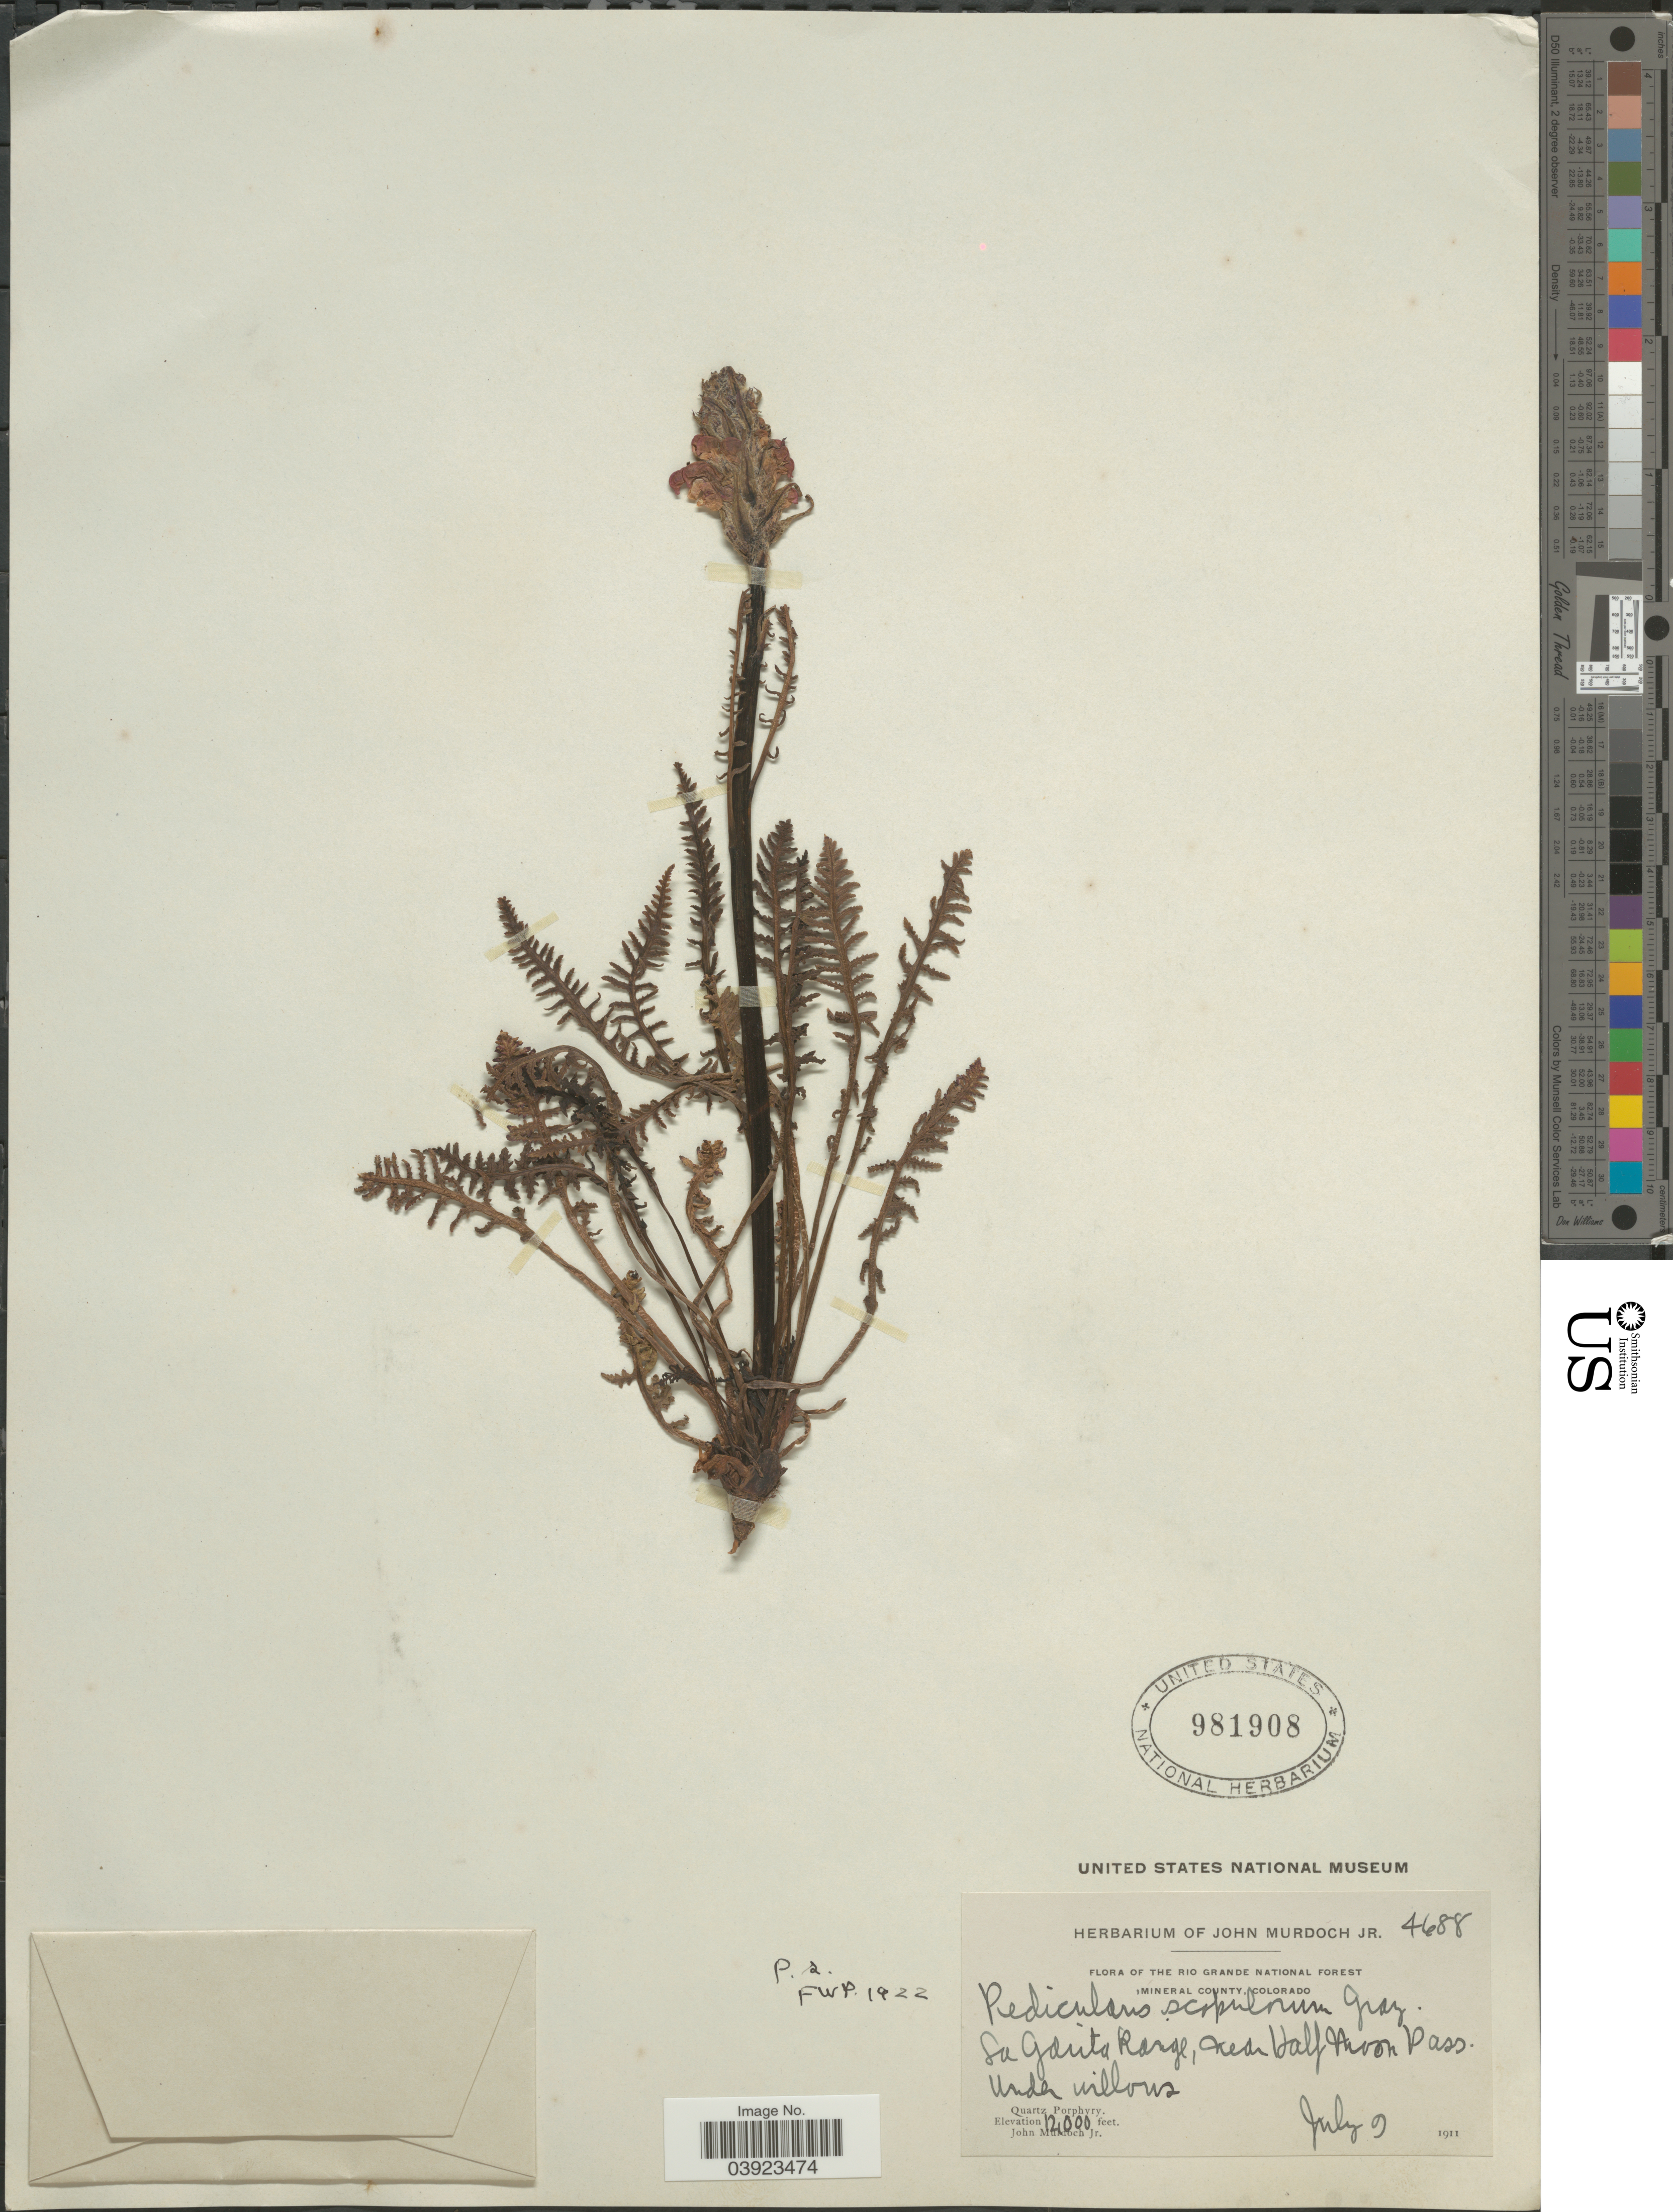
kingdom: Plantae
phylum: Tracheophyta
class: Magnoliopsida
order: Lamiales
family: Orobanchaceae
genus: Pedicularis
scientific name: Pedicularis scopulorum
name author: A. Gray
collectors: J. Murdoch Jr.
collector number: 4688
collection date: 1911-07-09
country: United States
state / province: Colorado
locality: Rio Grande National Forest, Mineral County. La Garita Range, near Half Moon Pass. Under willows. Quartz Porphyry.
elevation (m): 3658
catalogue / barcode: US 981908